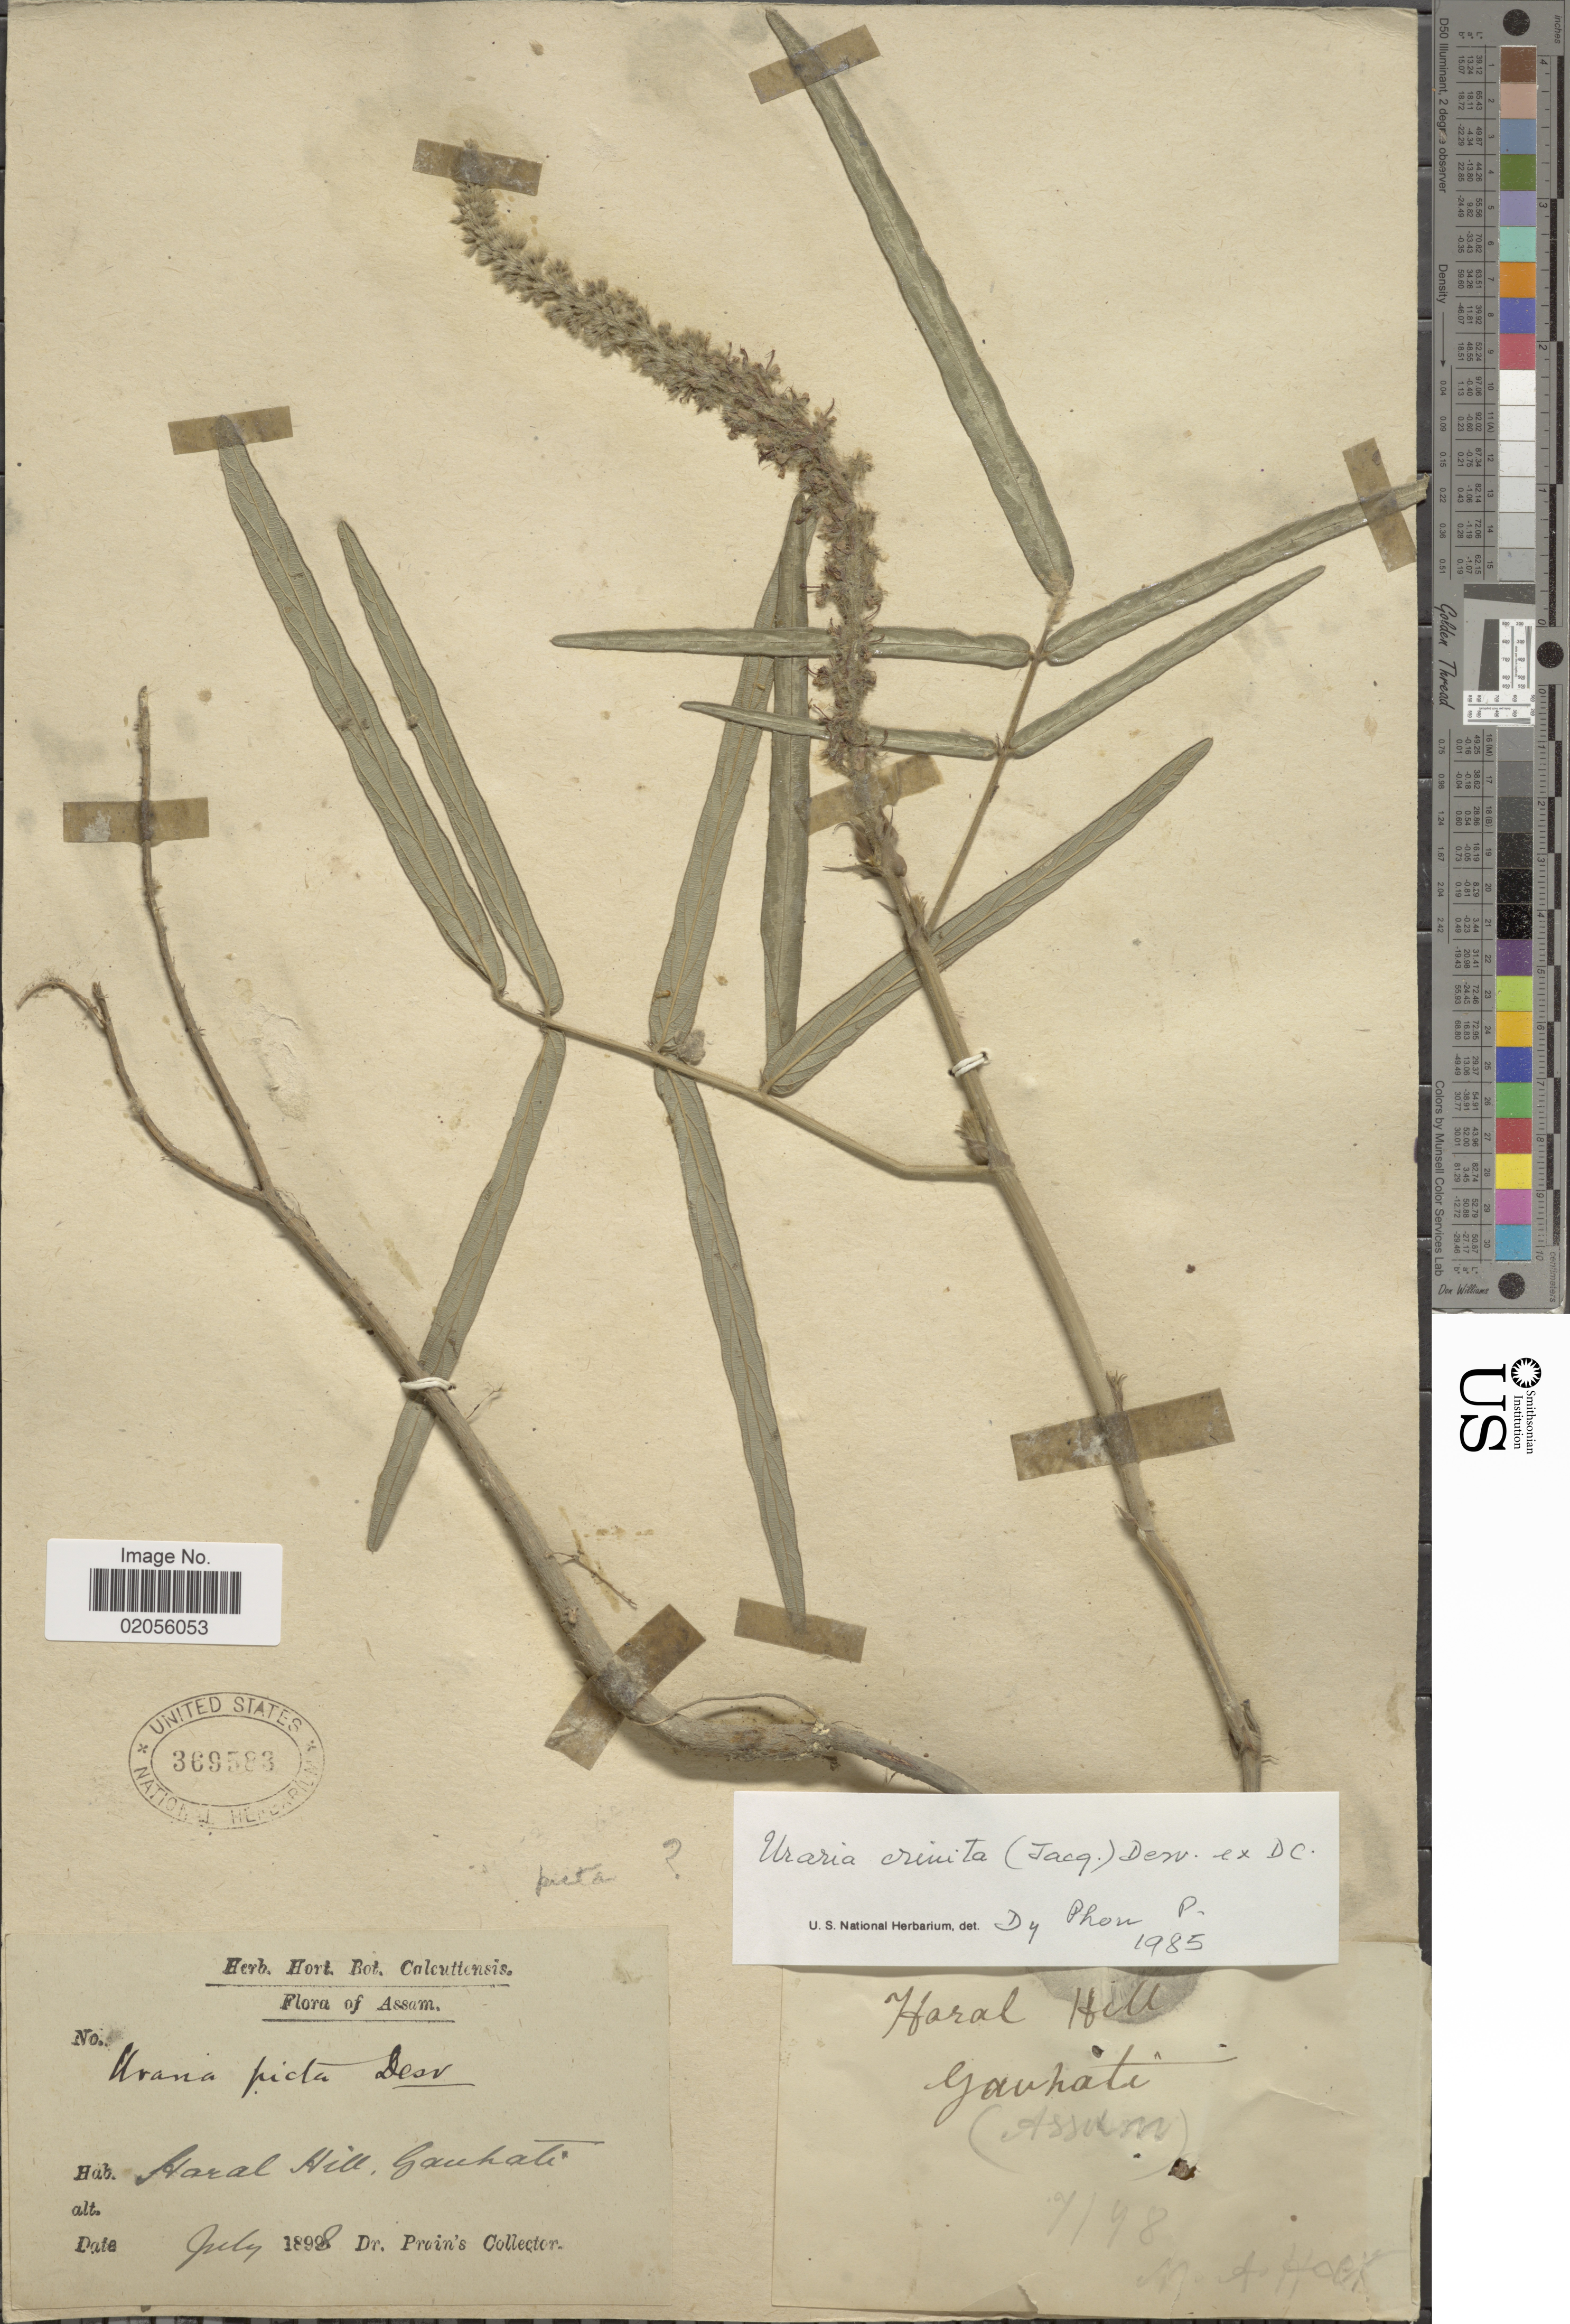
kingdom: Plantae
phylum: Tracheophyta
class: Magnoliopsida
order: Fabales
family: Fabaceae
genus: Uraria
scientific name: Uraria picta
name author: (Jacq.) DC.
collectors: Dr. Prain's collector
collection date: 1898-07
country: India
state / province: Assam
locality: Haral Hill, Gauhati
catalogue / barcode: US 369583